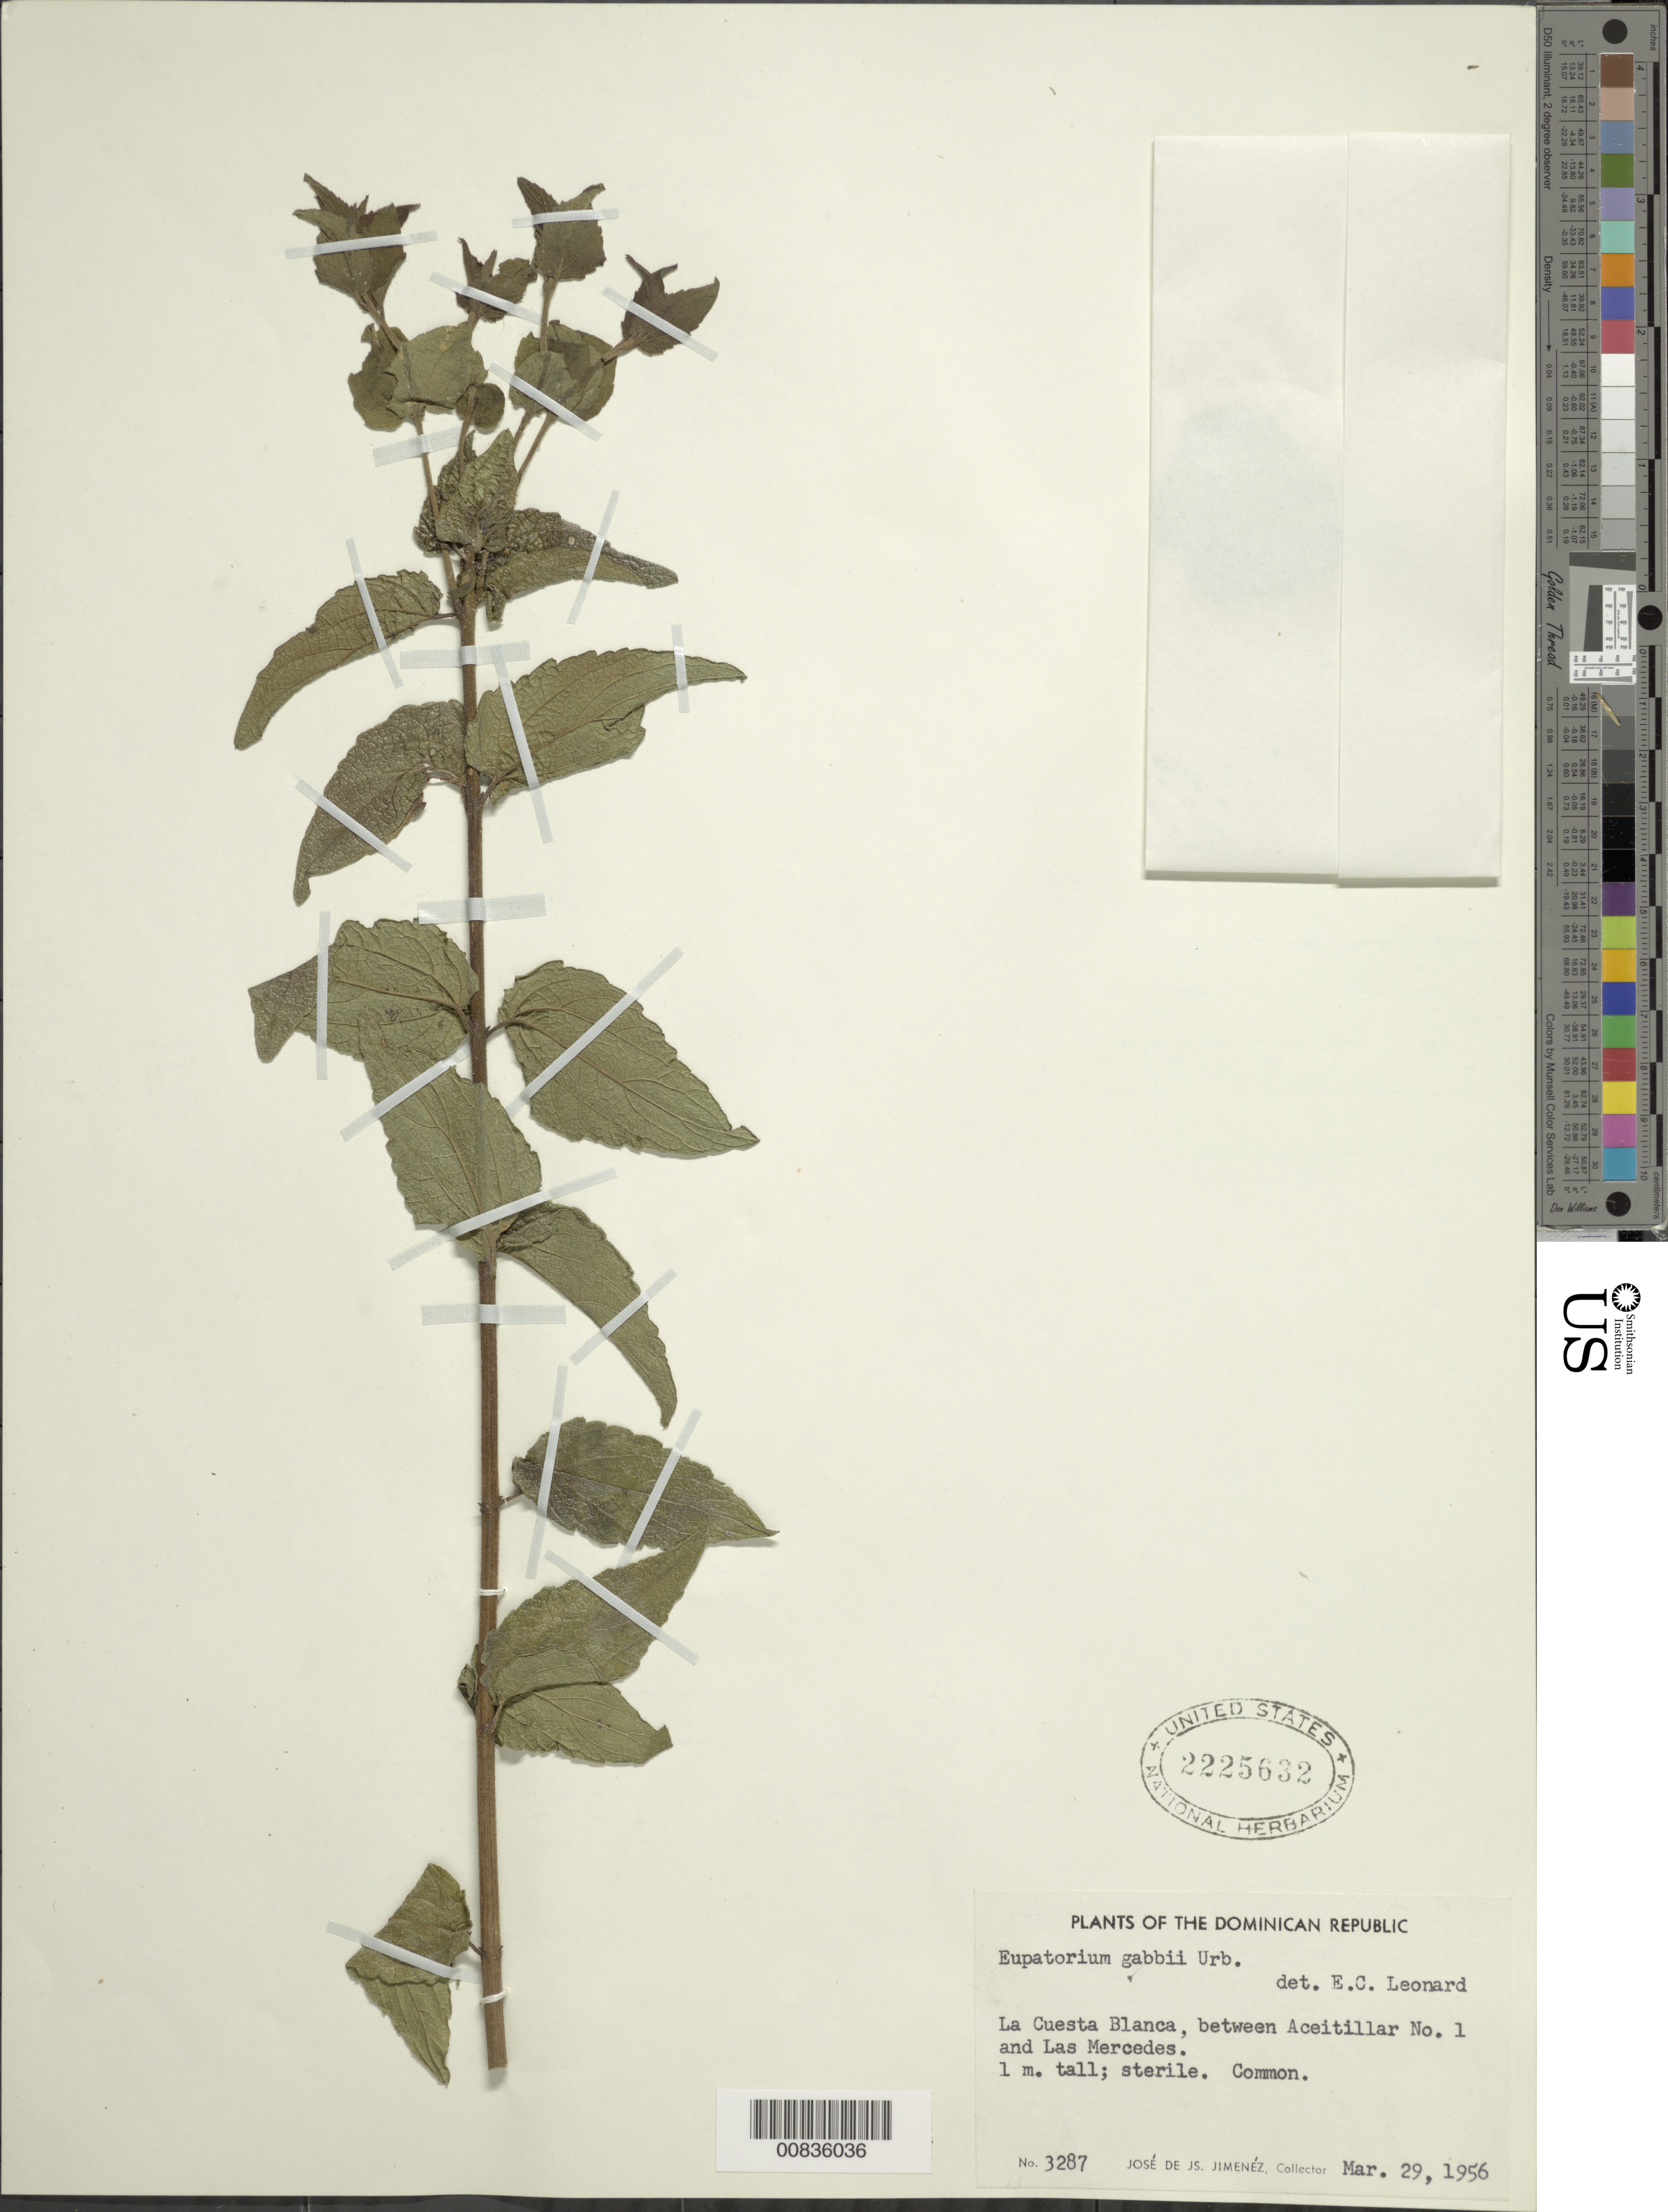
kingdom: Plantae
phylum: Tracheophyta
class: Magnoliopsida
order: Asterales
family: Asteraceae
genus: Koanophyllon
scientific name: Koanophyllon gabbii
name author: (Urb.) R.M. King & H. Rob.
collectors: J. J. Jiménez Almonte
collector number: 3287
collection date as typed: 29 Mar 1956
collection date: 1956-03-29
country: Dominican Republic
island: Hispaniola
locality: La Cuesta Blanca, between Aceitillar No. 1 and Las Mercedes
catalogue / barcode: US 2225632